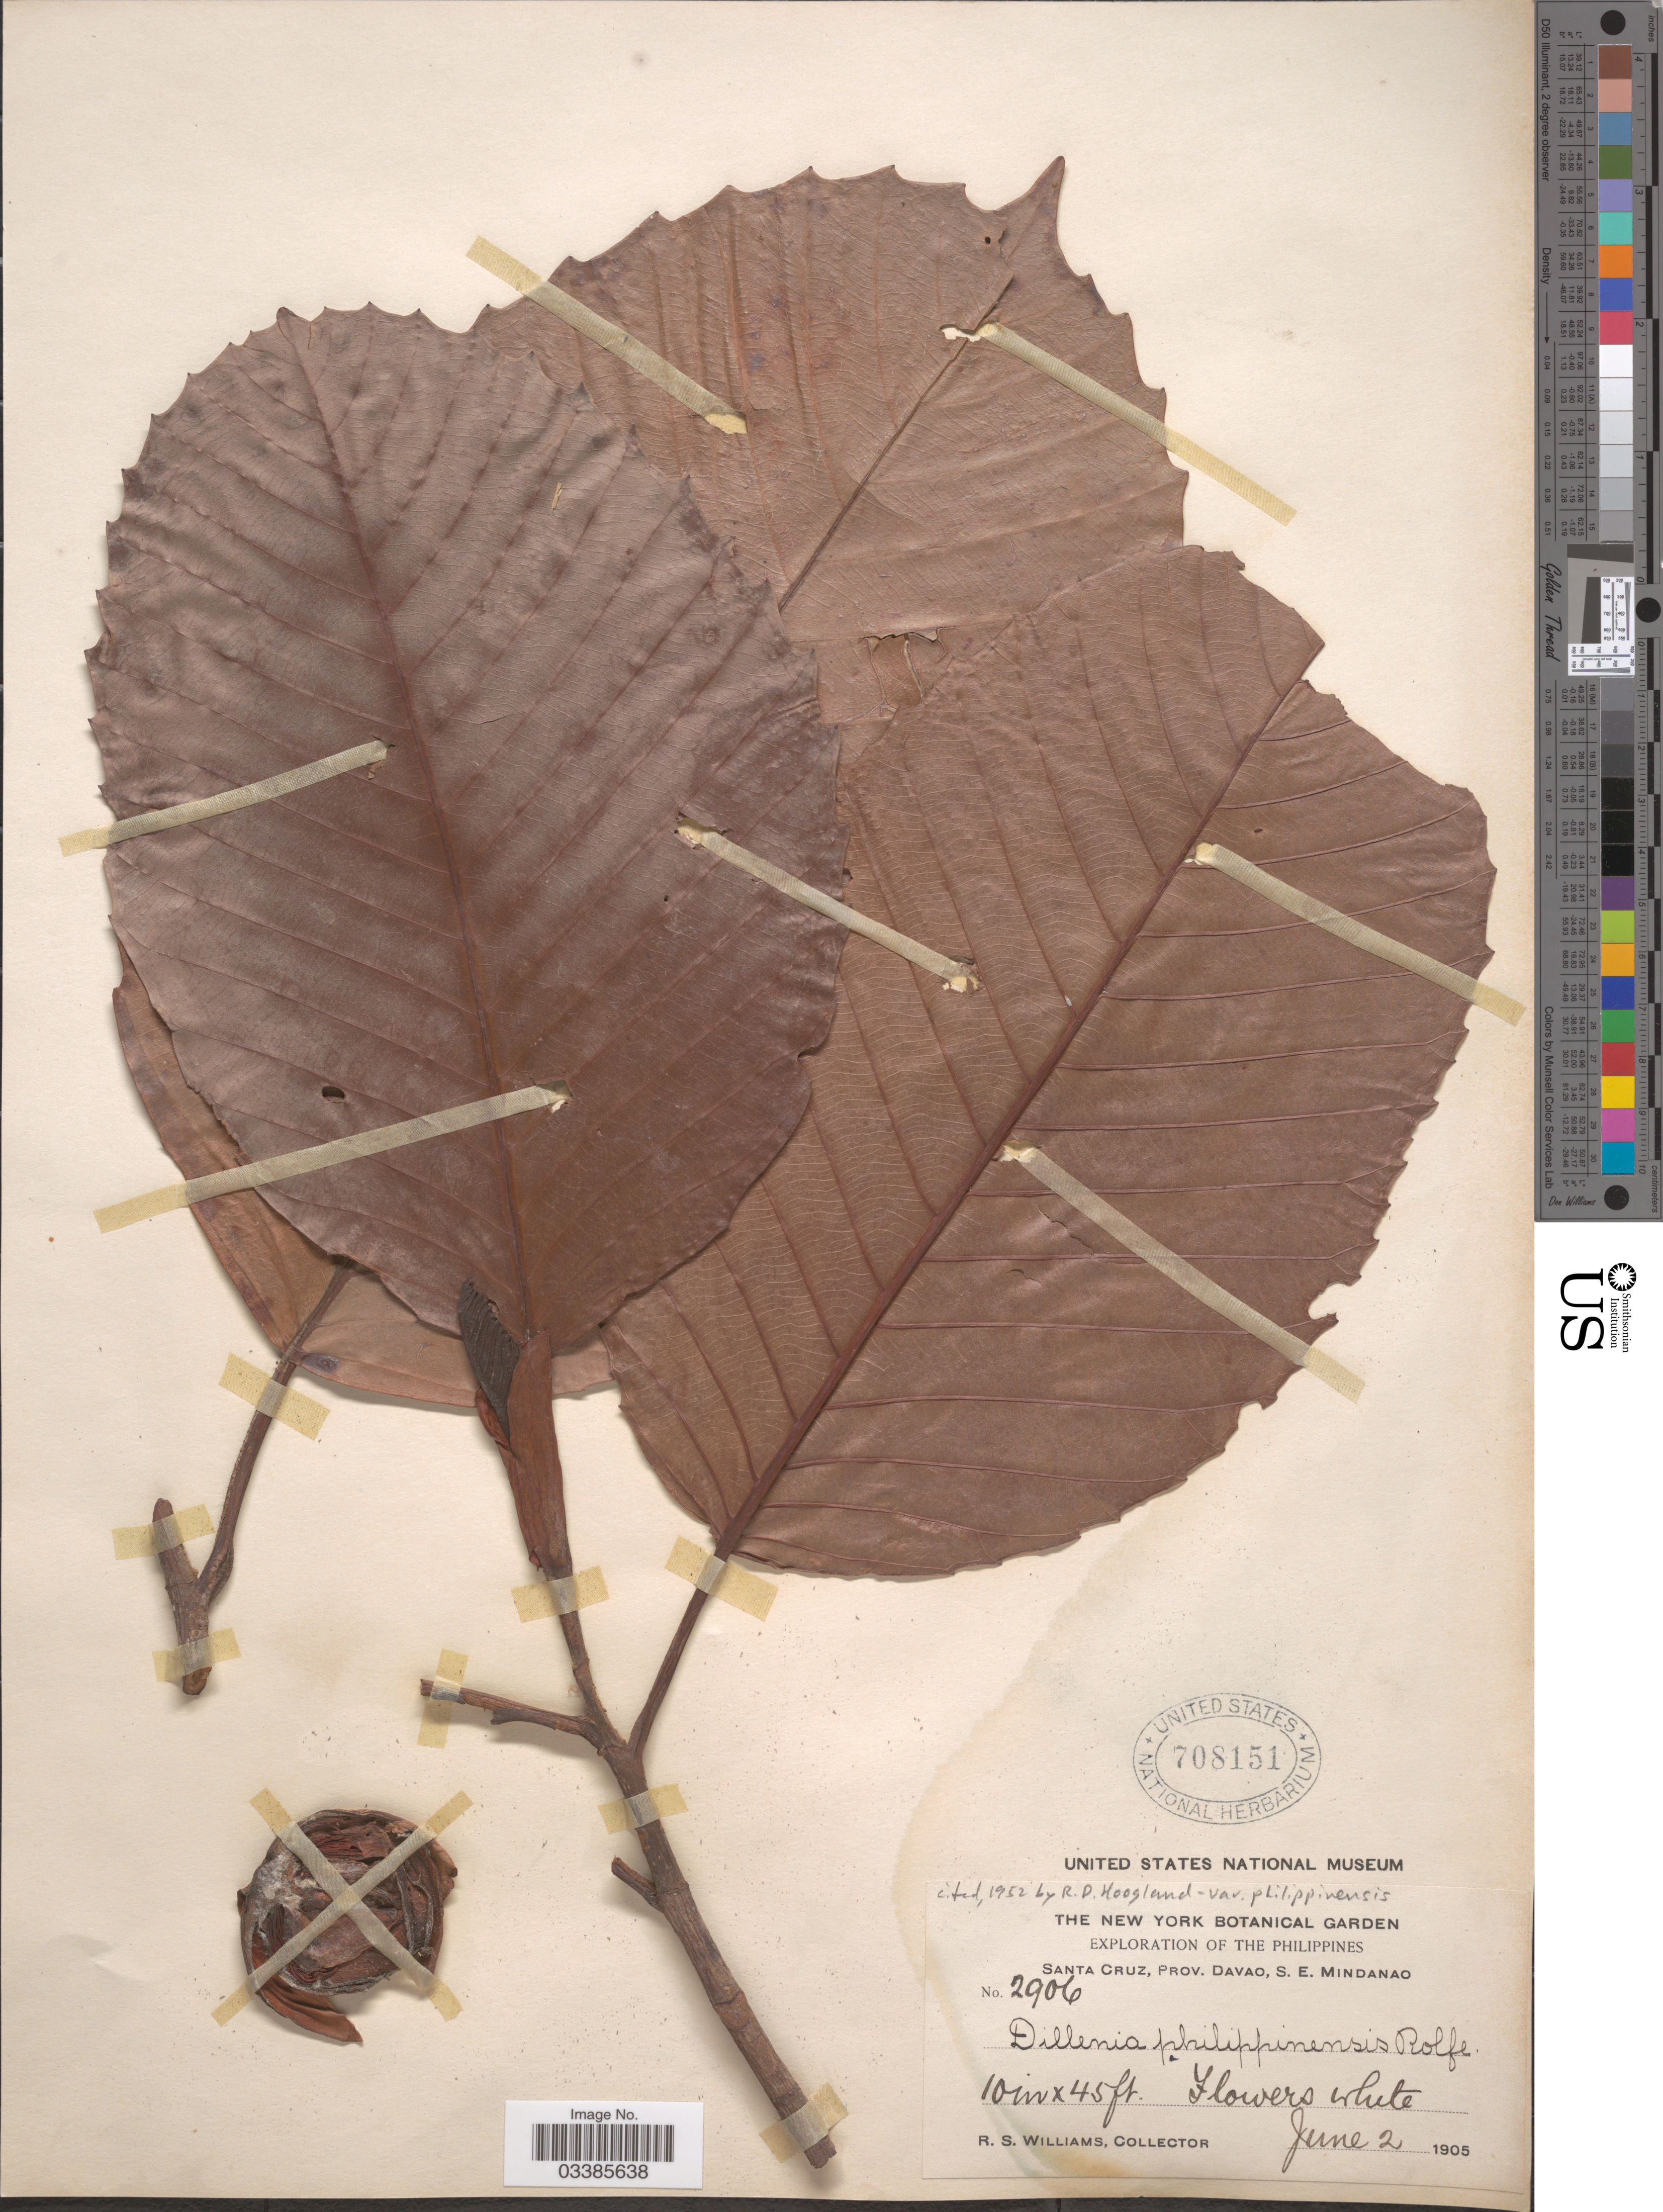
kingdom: Plantae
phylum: Tracheophyta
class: Magnoliopsida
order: Dilleniales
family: Dilleniaceae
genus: Dillenia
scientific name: Dillenia philippinensis var. philippinensis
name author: Rolfe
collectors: R. S. Williams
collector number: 2906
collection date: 1905-06-02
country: Philippines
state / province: Davao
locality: Santa Cruz, S. E. Mindanao.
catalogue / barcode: US 708151